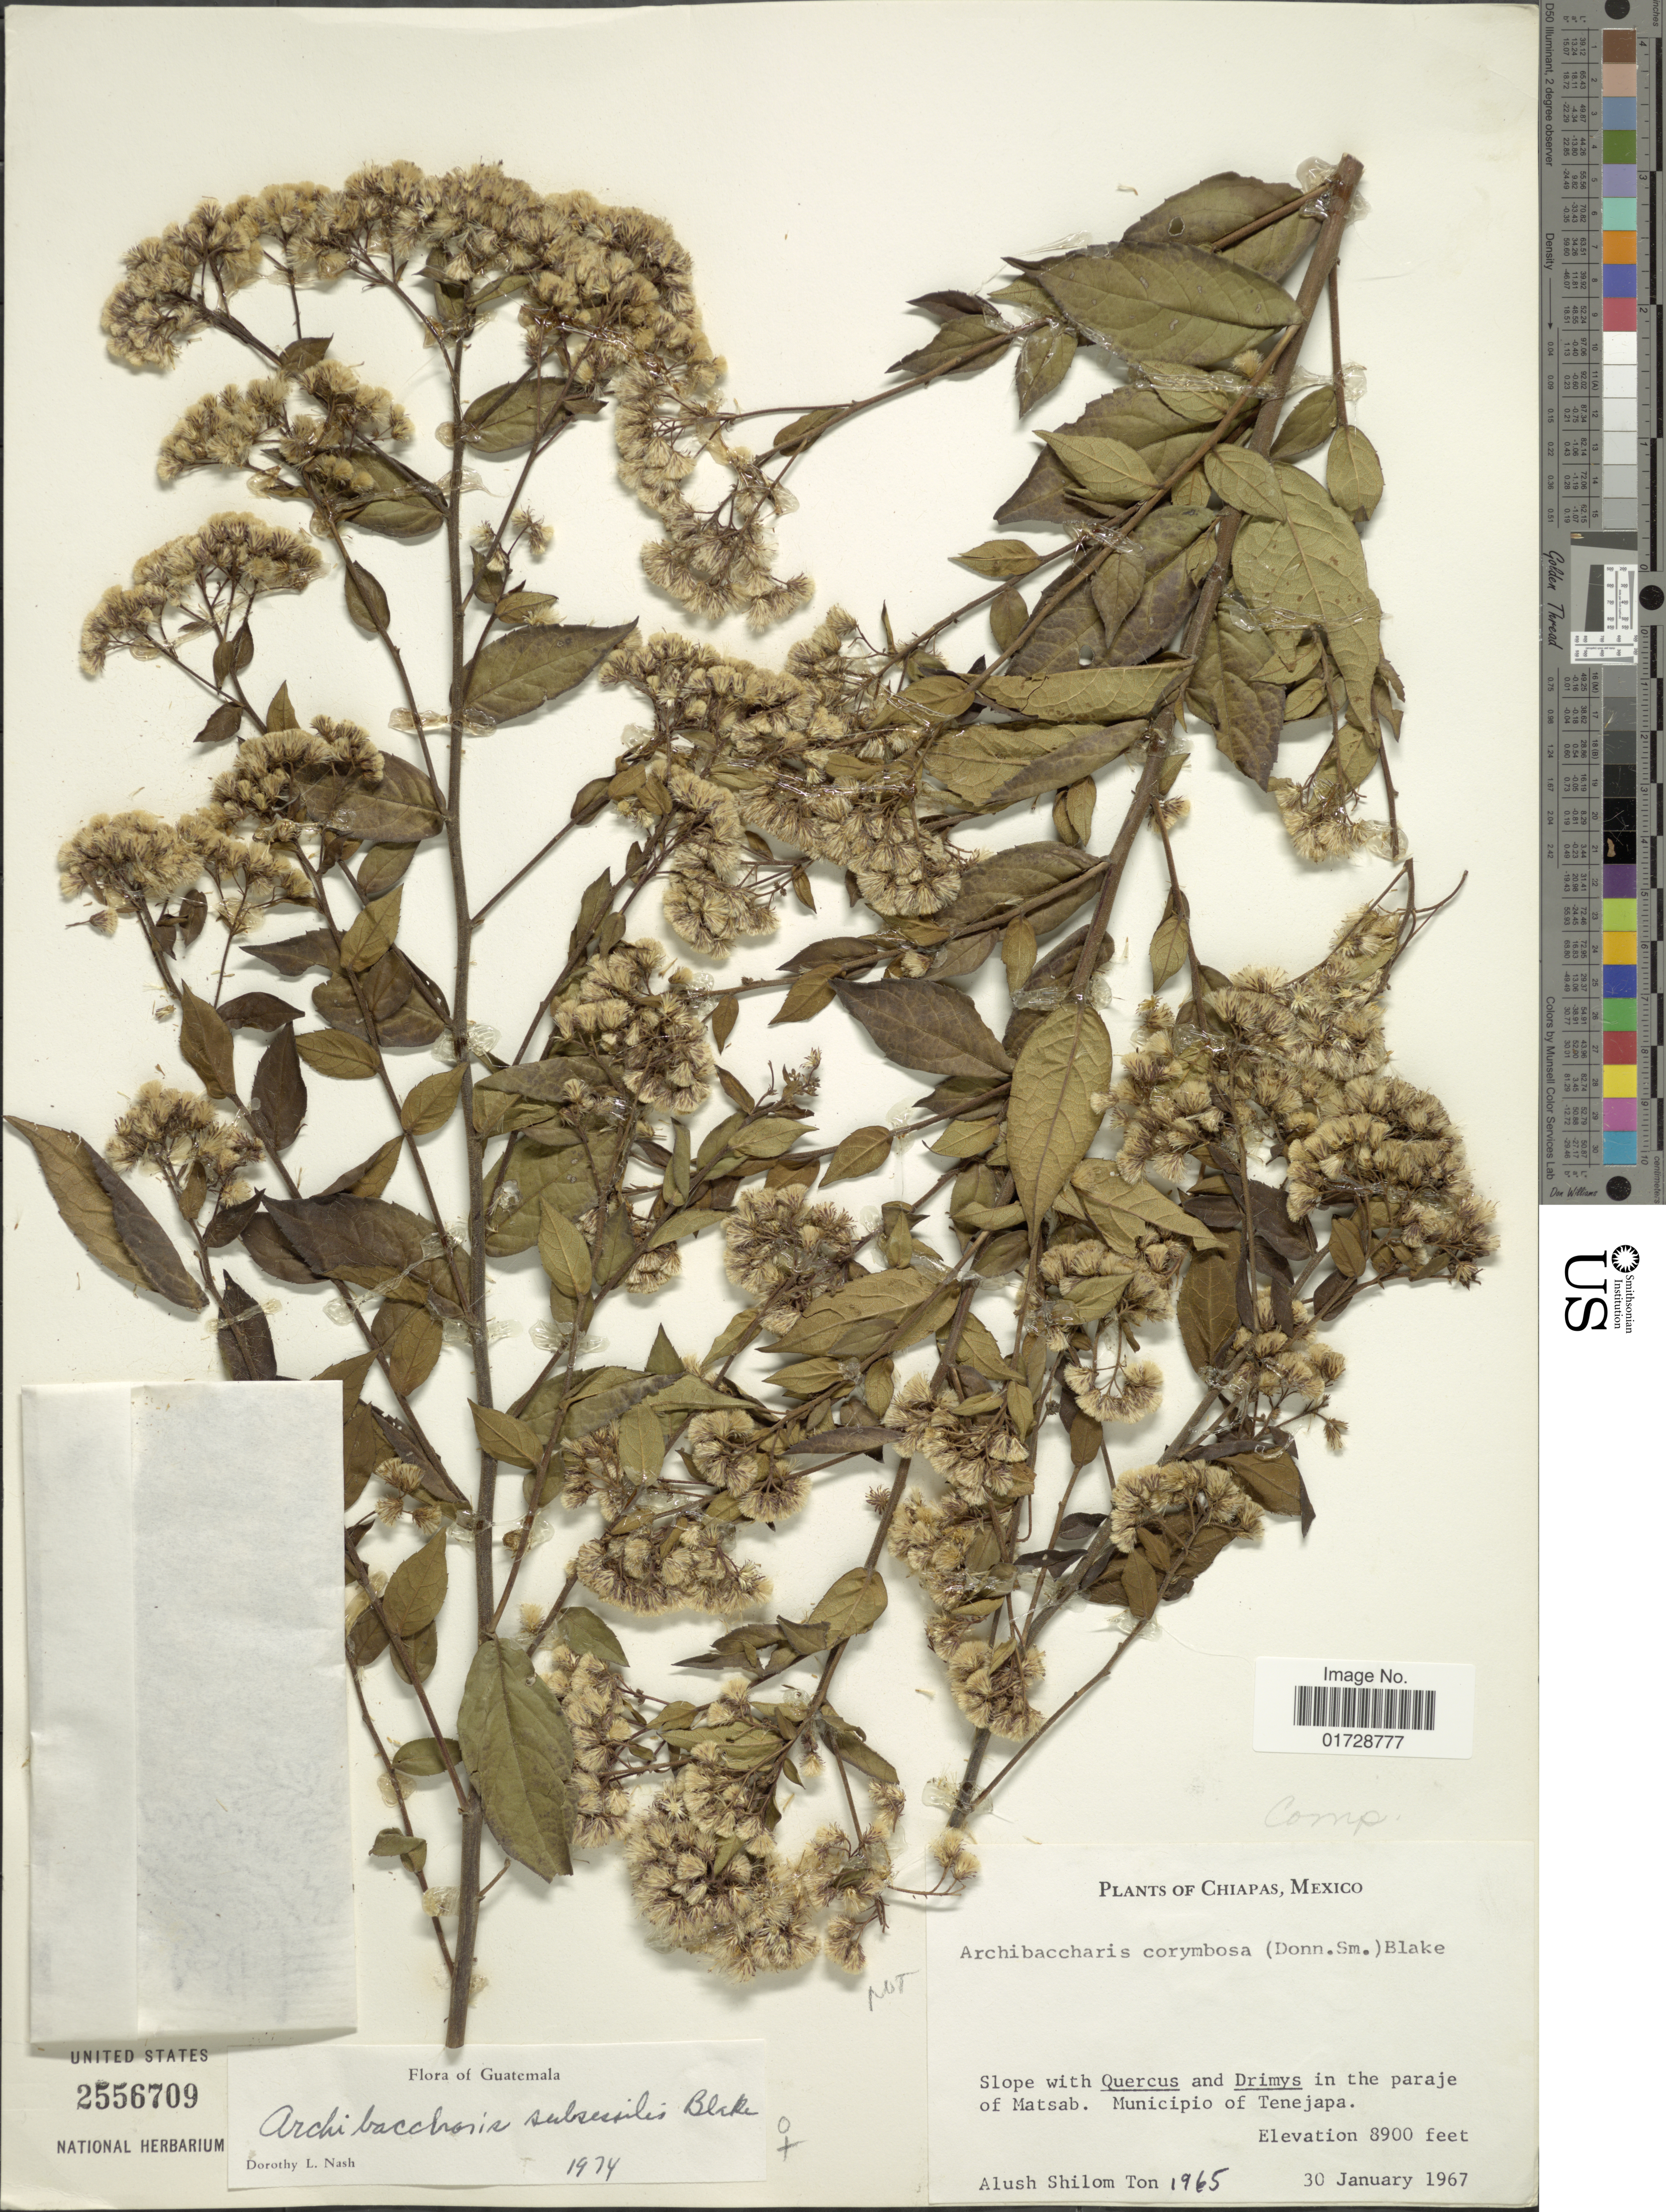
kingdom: Plantae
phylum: Tracheophyta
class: Magnoliopsida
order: Asterales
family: Asteraceae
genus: Archibaccharis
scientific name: Archibaccharis subsessilis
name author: S.F. Blake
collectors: A. M. Ton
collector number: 1965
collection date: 1967-01-30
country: Mexico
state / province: Chiapas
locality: Paraje of Matsab, Municipio of Tenejapa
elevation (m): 2713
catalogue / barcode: US 2556709